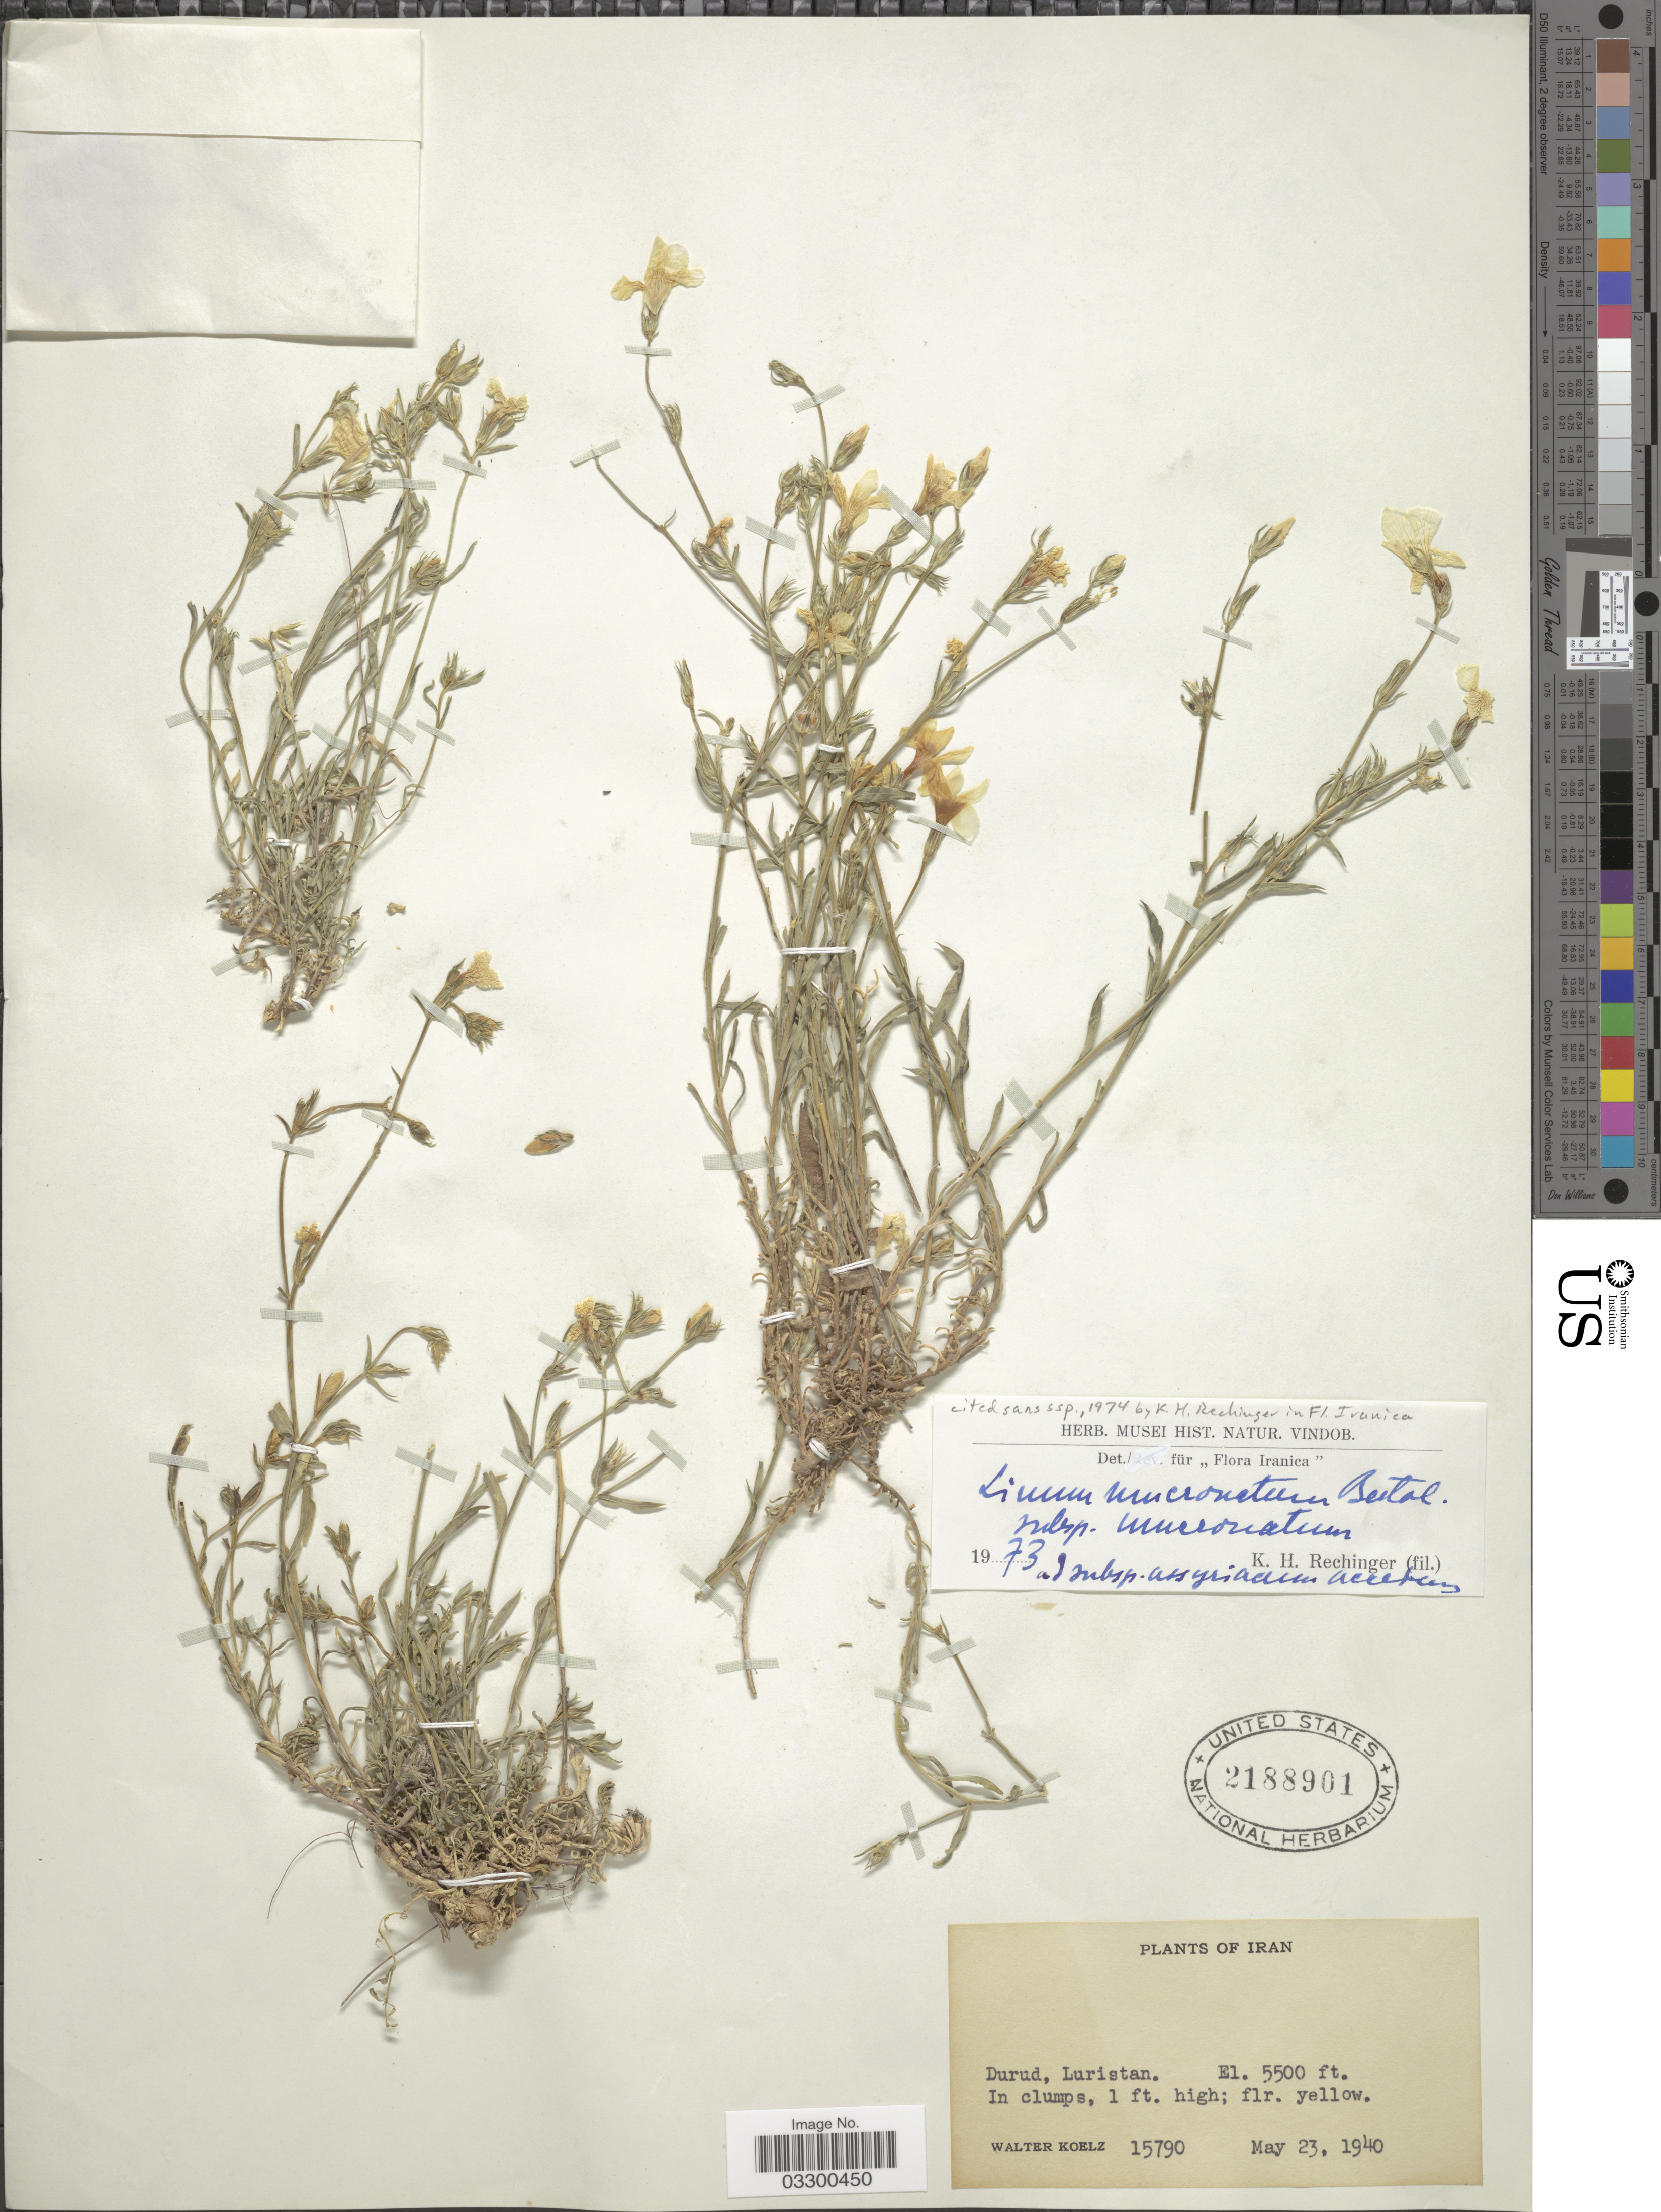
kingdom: Plantae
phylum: Tracheophyta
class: Magnoliopsida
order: Malpighiales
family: Linaceae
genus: Linum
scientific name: Linum mucronatum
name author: Bertol.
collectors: W. N. Koelz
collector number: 15790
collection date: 1940-05-23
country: Iran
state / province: Lorestan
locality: Durud, Luristan.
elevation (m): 1676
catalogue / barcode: US 2188901